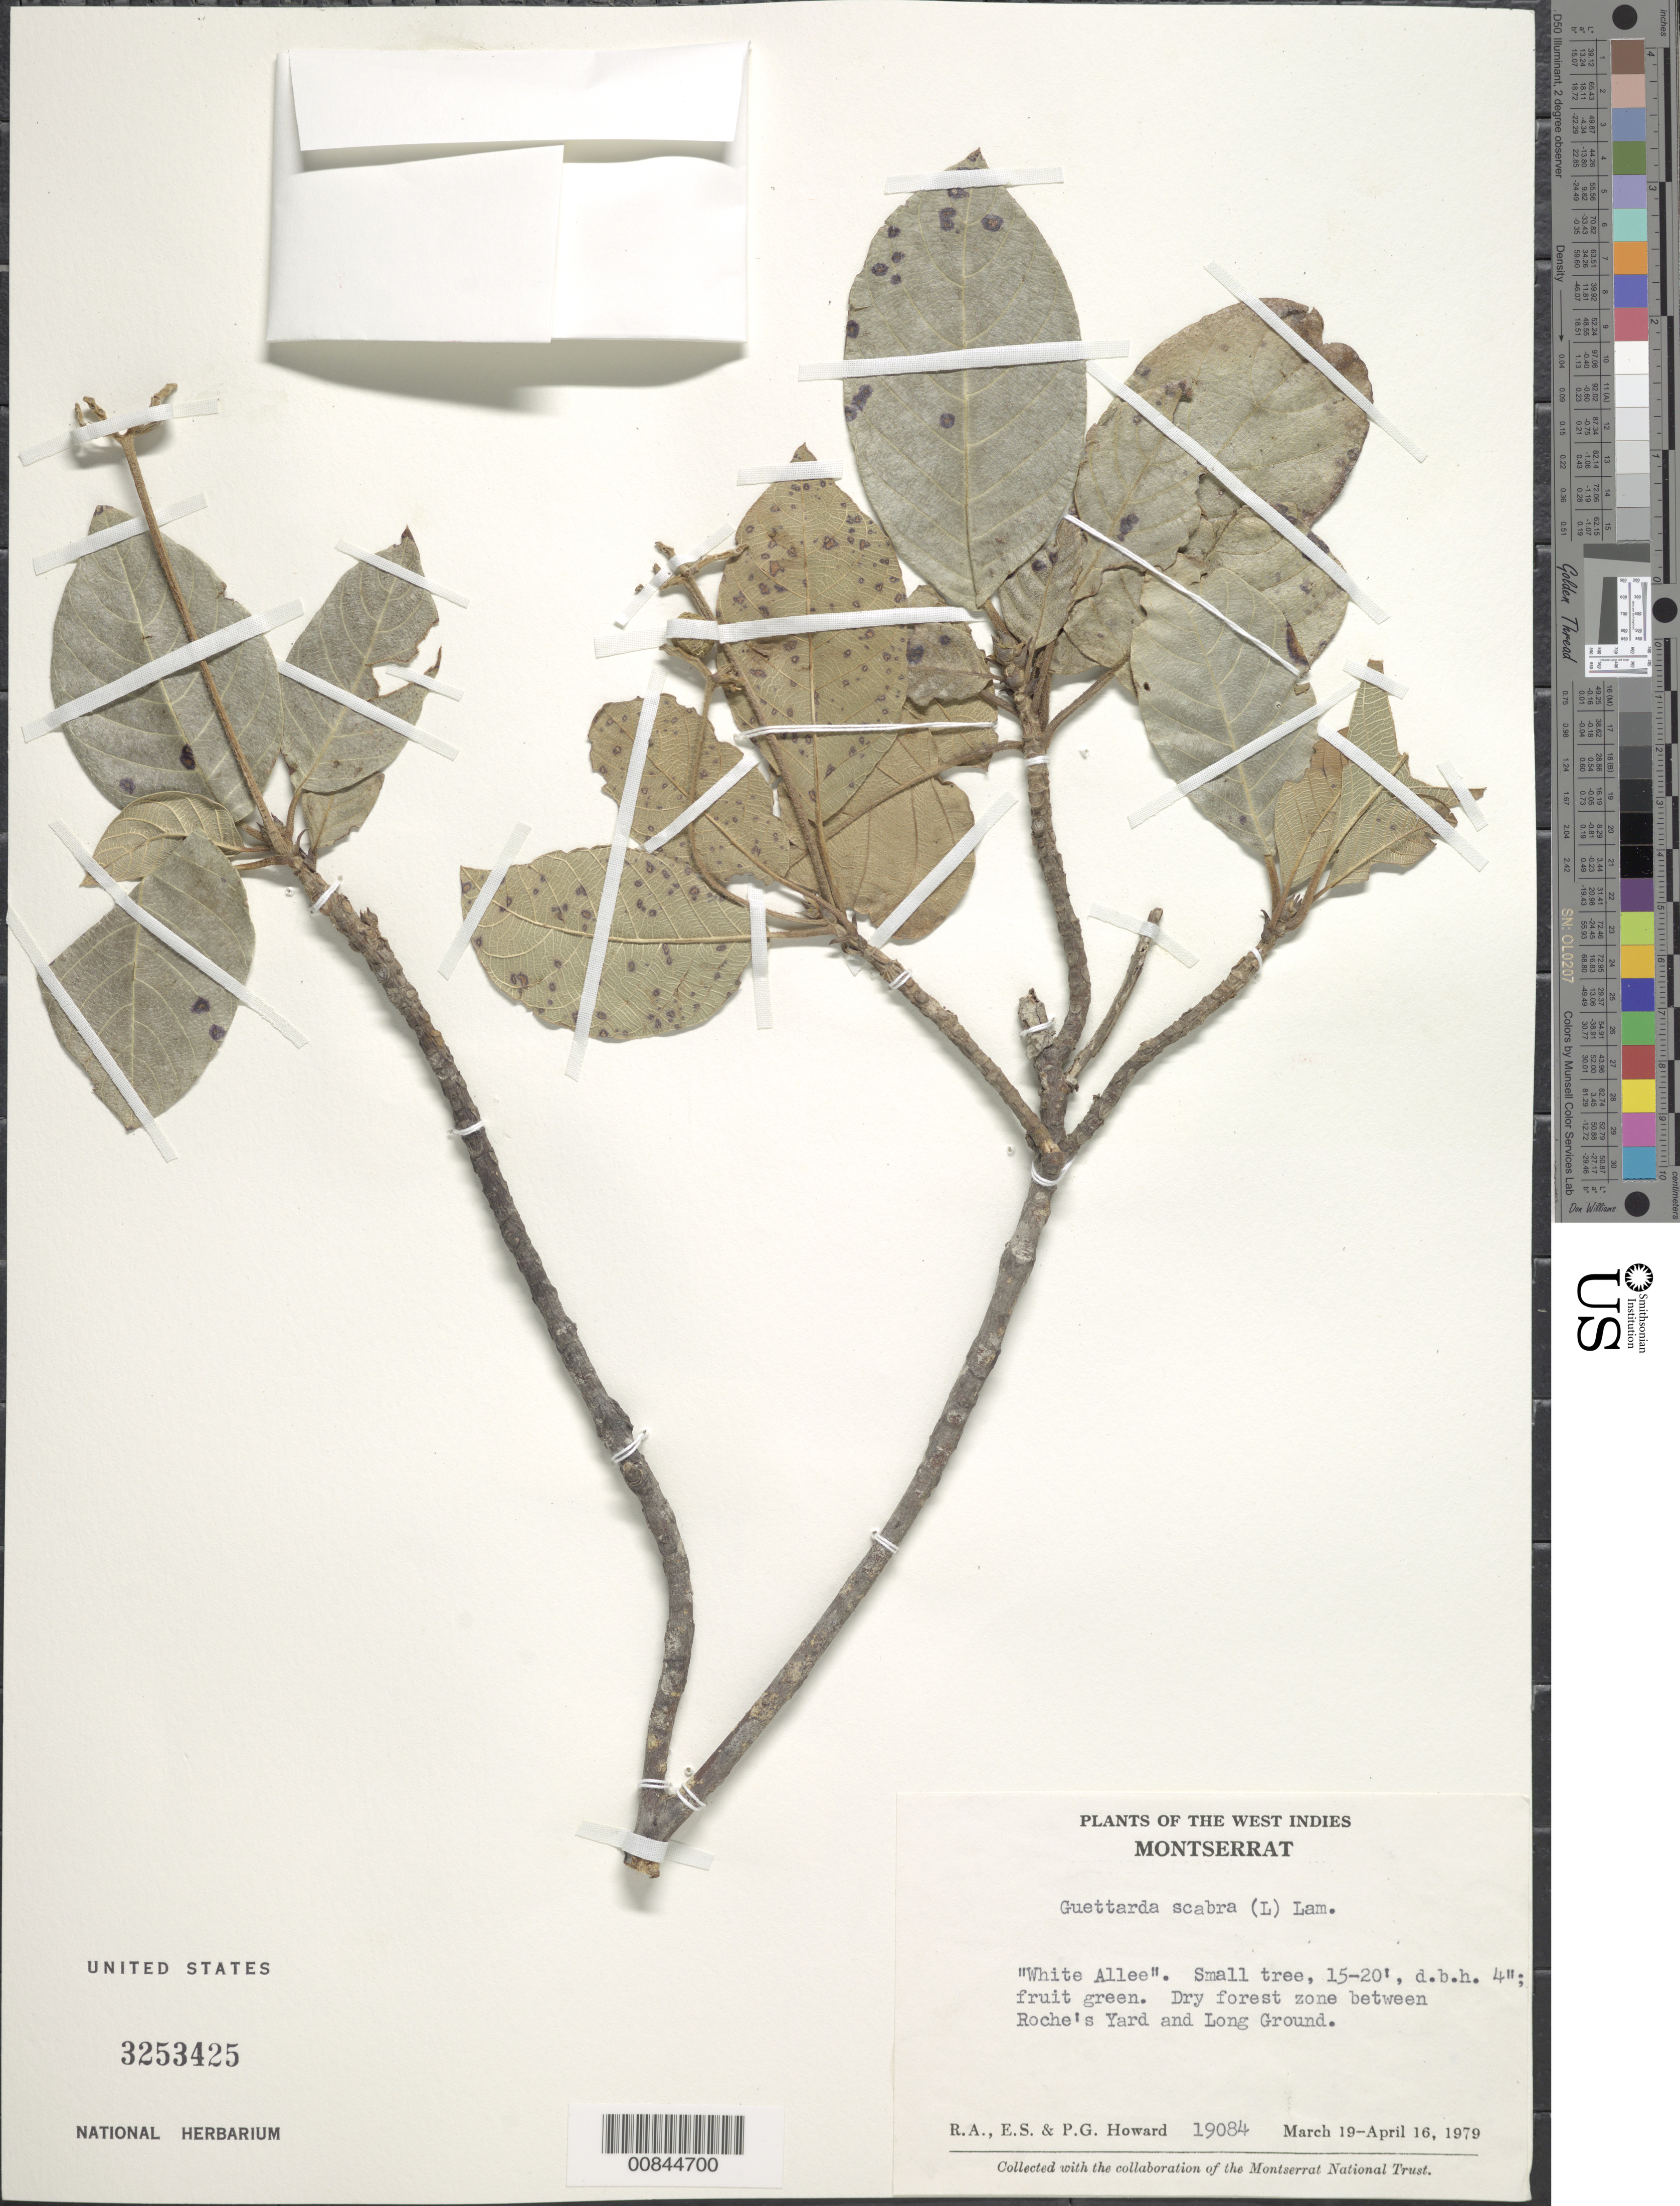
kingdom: Plantae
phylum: Tracheophyta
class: Magnoliopsida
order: Gentianales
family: Rubiaceae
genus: Guettarda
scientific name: Guettarda scabra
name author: (L.) Vent.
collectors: R. A. Howard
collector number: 19084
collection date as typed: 19 Mar 1979 to 16 Apr 1979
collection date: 1979-03-19/1979-04-16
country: Montserrat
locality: Between Roche's Yard and Long Ground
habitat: Dry forest zone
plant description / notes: Common name: White allee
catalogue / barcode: US 3253425